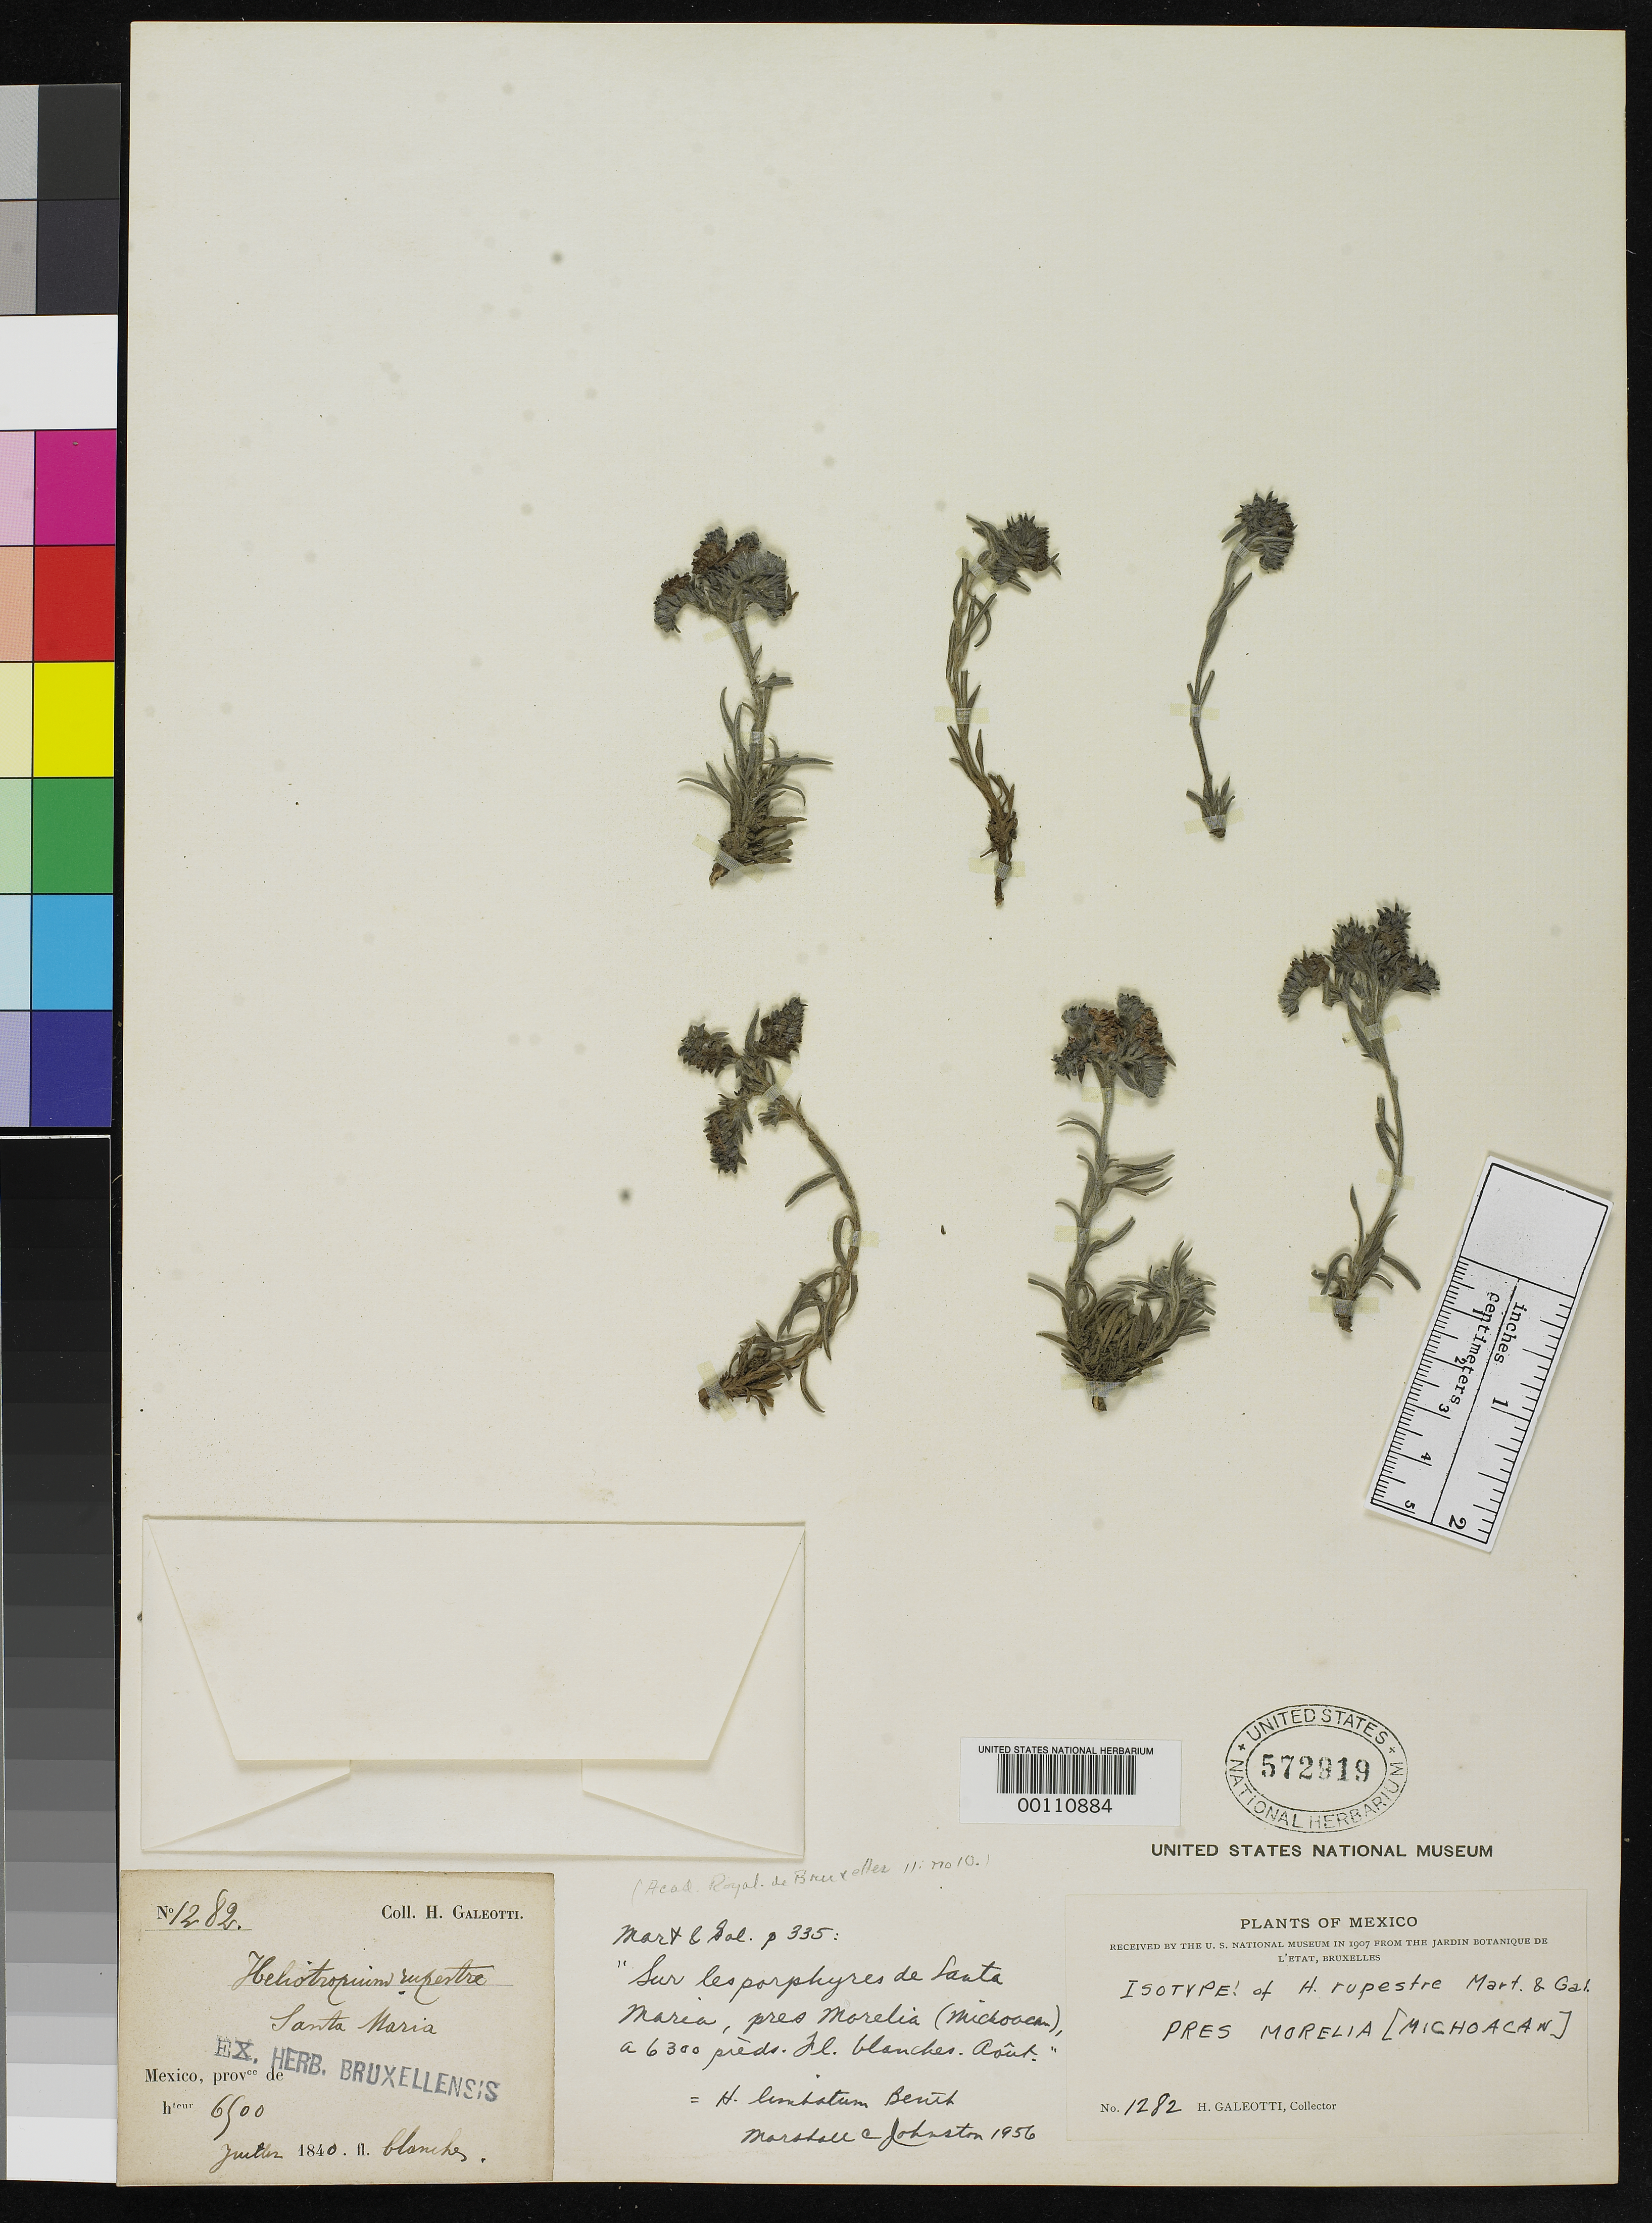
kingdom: Plantae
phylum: Tracheophyta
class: Magnoliopsida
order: Boraginales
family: Heliotropiaceae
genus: Heliotropium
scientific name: Heliotropium rupestre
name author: M. Martens & Galeotti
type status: Isotype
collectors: H. G. Galeotti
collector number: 1282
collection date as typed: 1840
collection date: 1840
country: Mexico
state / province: Michoacán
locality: Pres Morelia.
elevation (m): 1920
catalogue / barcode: US 572919